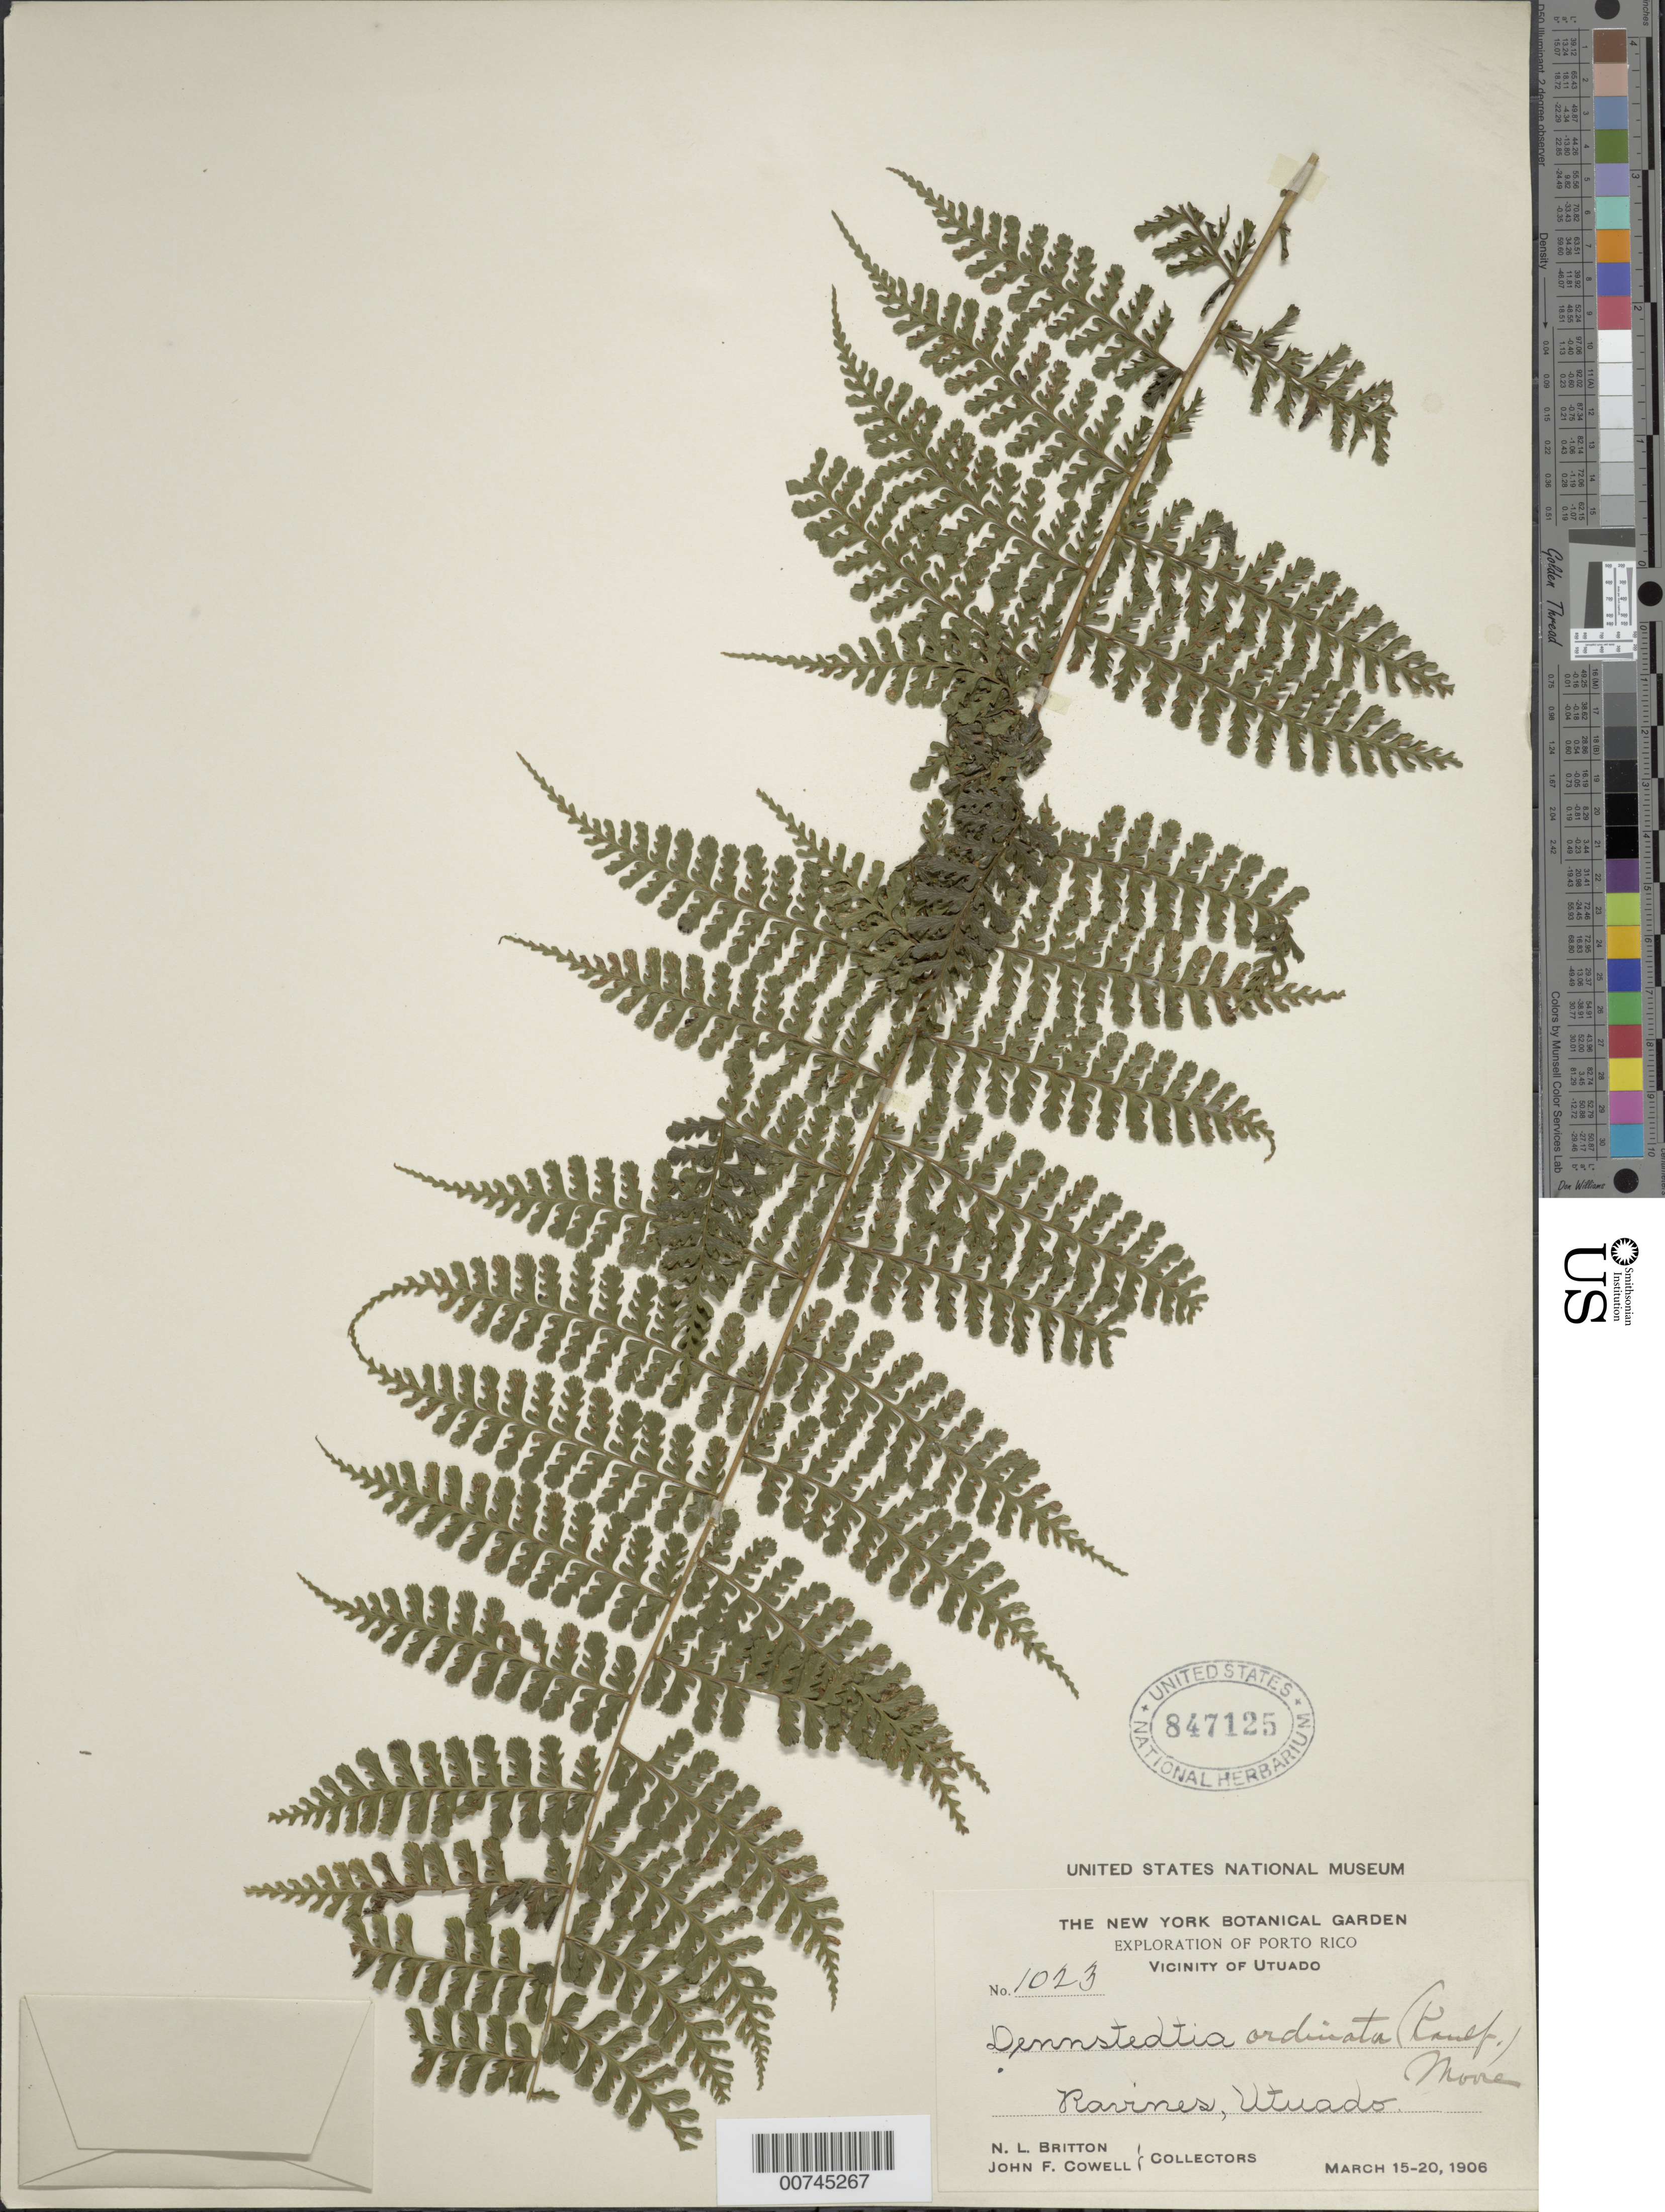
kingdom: Plantae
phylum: Tracheophyta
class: Polypodiopsida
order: Polypodiales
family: Dennstaedtiaceae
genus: Dennstaedtia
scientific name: Dennstaedtia dissecta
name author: (Sw.) T. Moore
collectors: N. Britton & J. F. Cowell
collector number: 1023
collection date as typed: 15 Mar 1906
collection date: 1906-03-15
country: Puerto Rico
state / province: Utuado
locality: Vicinity of Utuado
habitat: Ravines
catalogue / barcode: US 847125